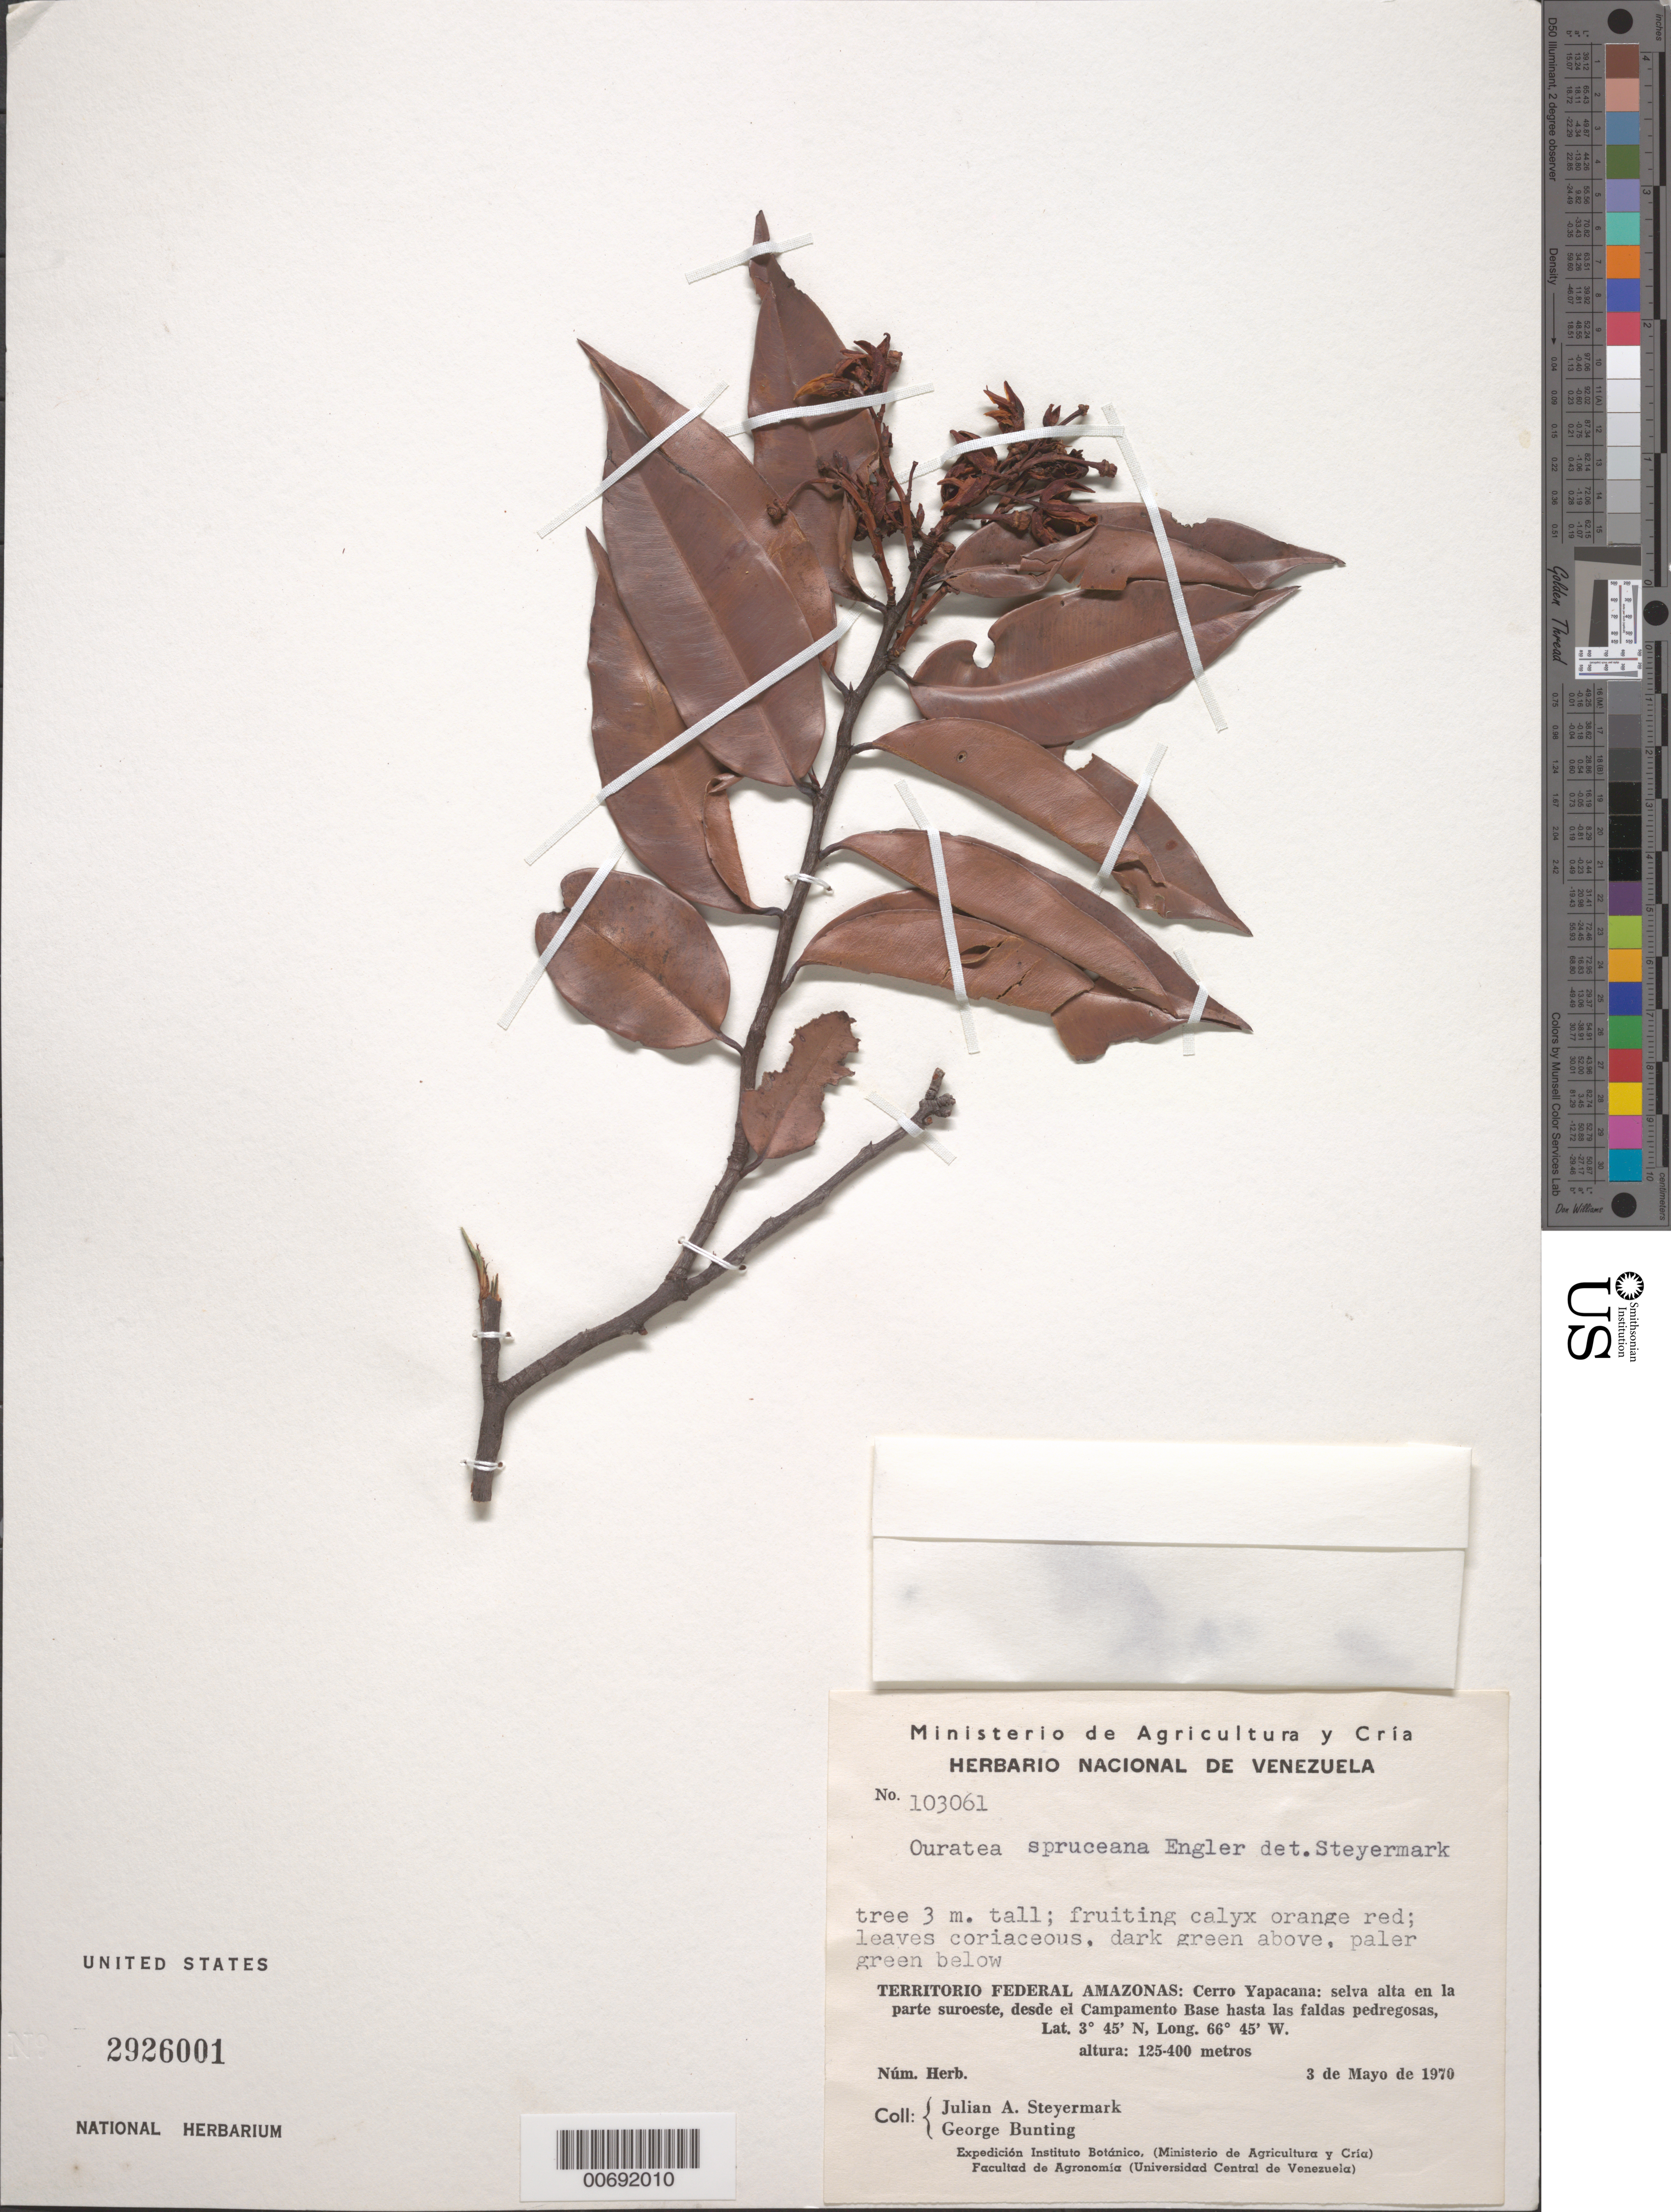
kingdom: Plantae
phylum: Tracheophyta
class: Magnoliopsida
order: Malpighiales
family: Ochnaceae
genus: Ouratea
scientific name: Ouratea spruceana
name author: Engl.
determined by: Steyermark, Julian A., (VEN)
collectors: J. Steyermark & G. S. Bunting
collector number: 103061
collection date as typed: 3-May-70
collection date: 1970-05-03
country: Venezuela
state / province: Amazonas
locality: Cerro Yapacána, parte suroeste, desde el Campamento Base hasta las faldas pedregosas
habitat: High forest in the southwestern part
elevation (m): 125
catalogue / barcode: US 2926001